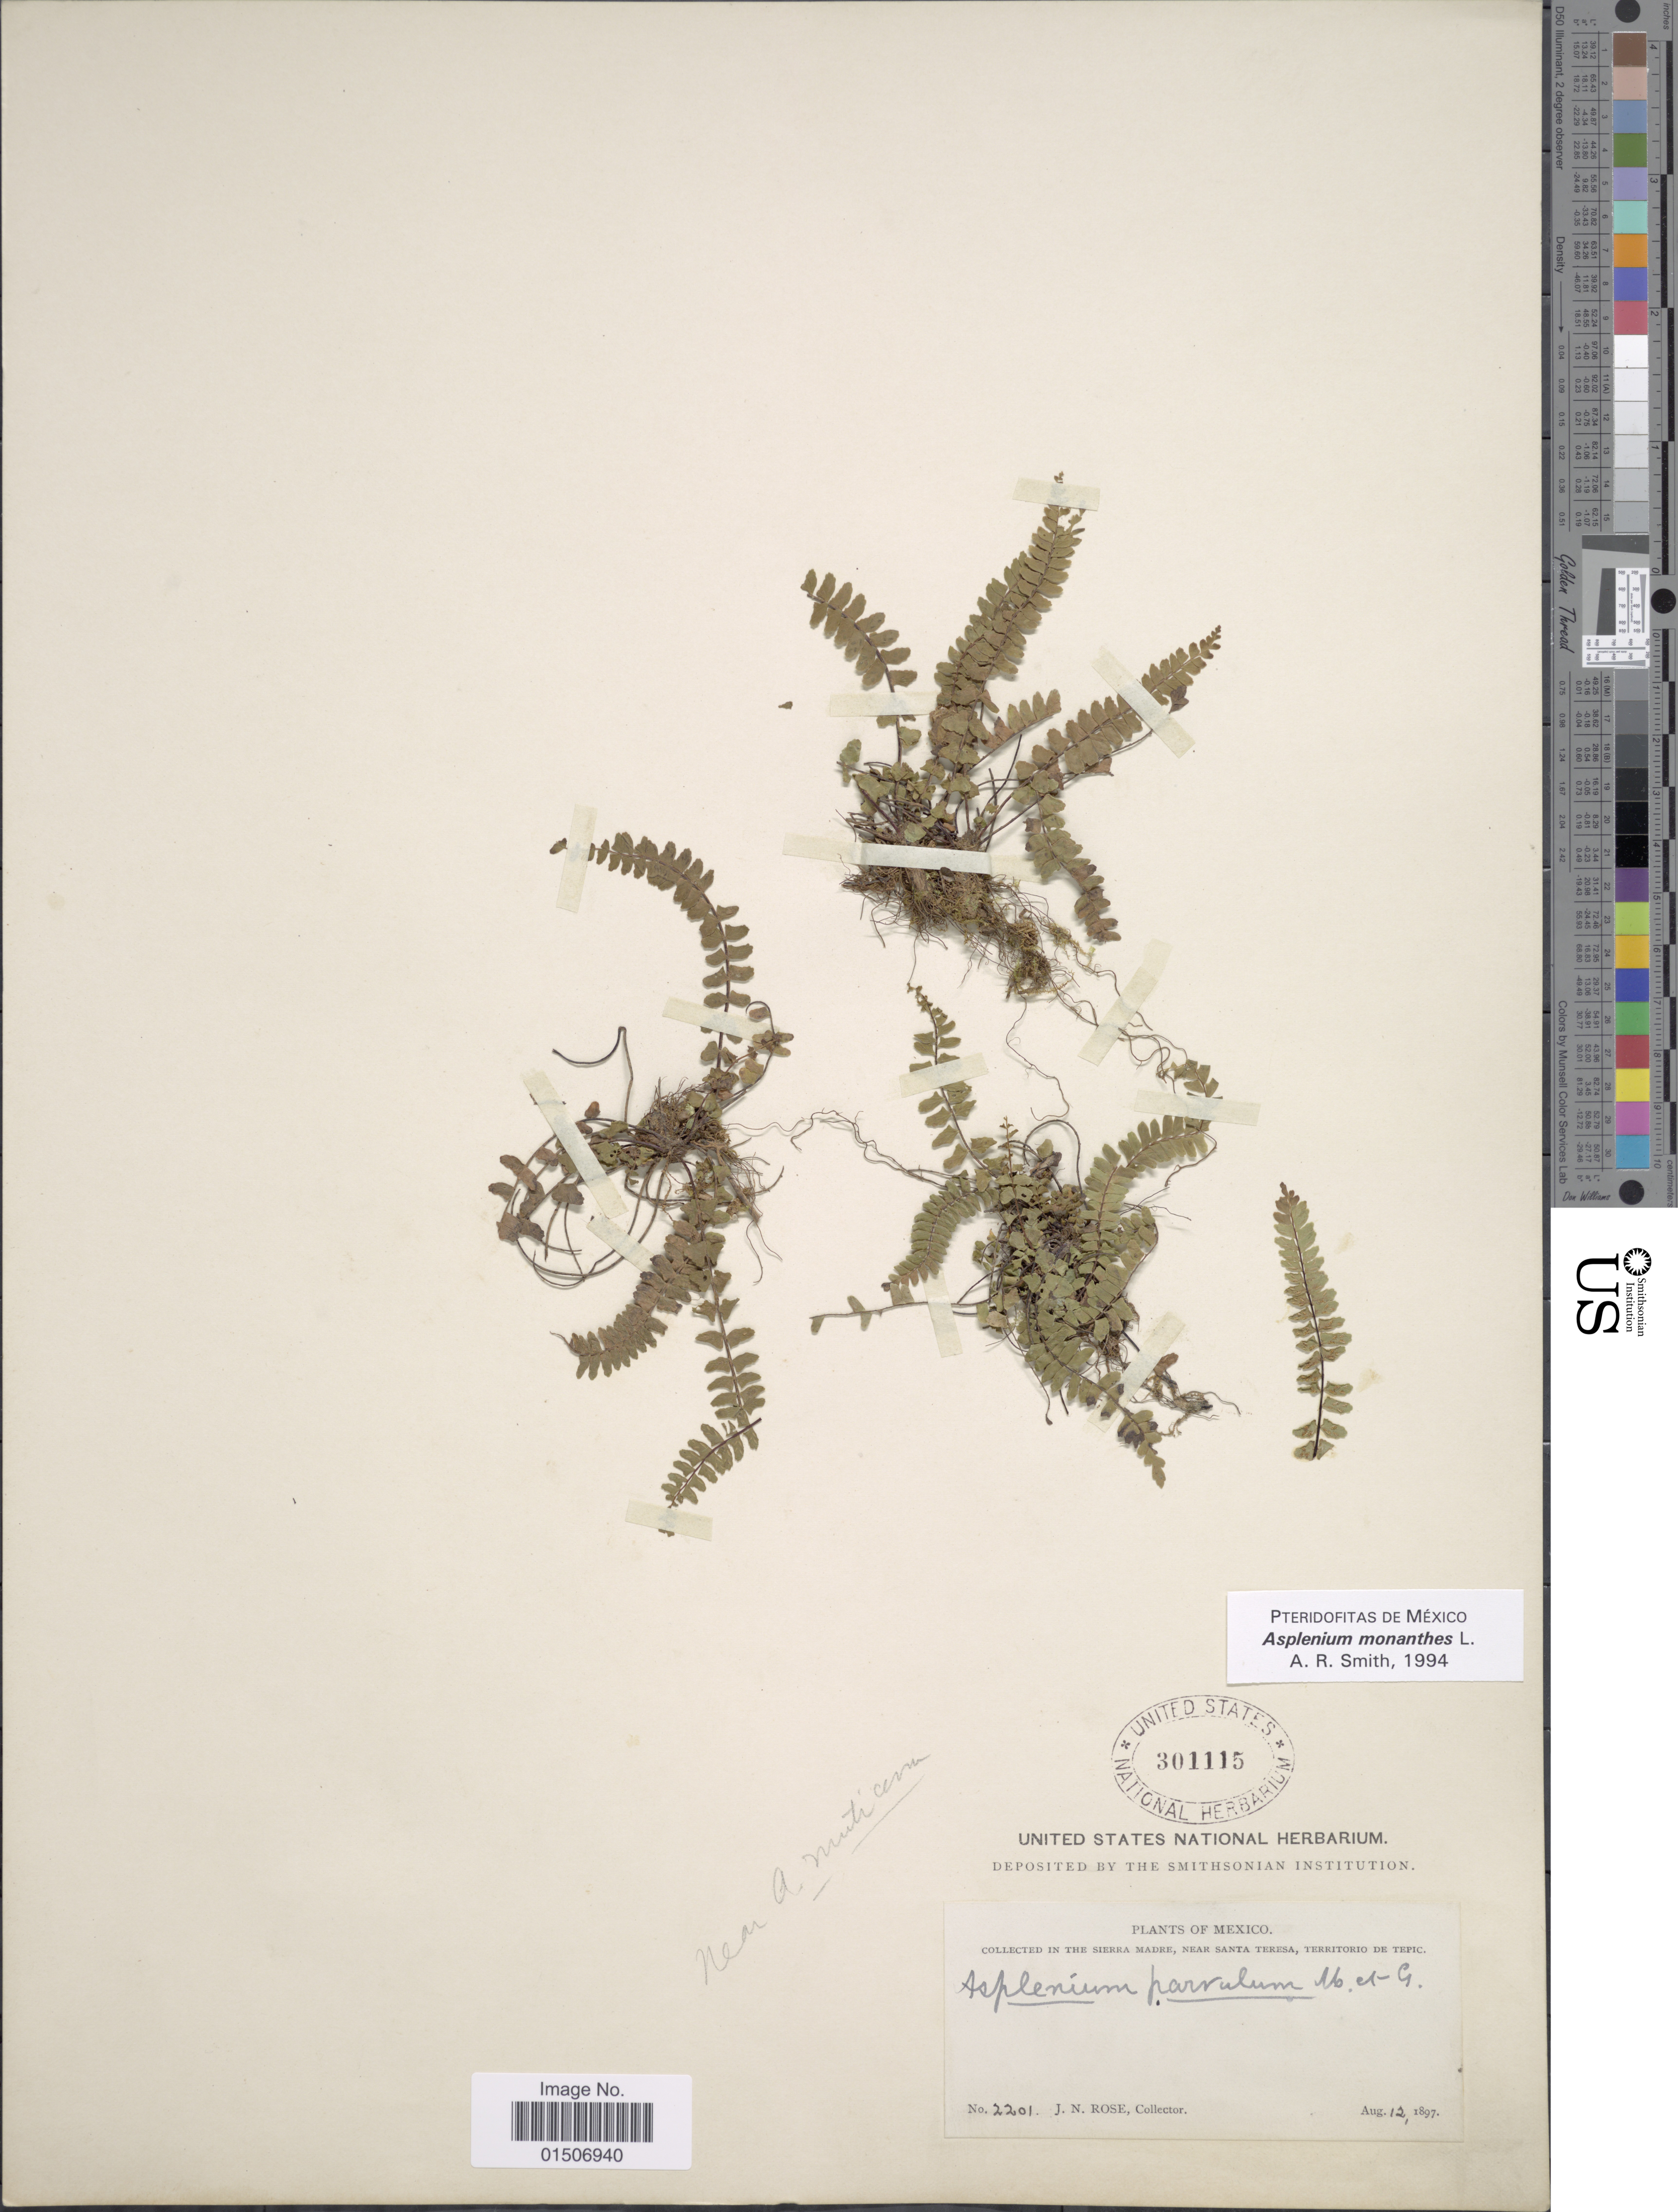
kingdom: Plantae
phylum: Tracheophyta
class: Polypodiopsida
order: Polypodiales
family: Aspleniaceae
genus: Asplenium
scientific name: Asplenium monanthes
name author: L.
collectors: J. N. Rose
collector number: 2201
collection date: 1897-08-12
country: Mexico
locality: In the Sierra madre, near Santa Teresa, Territorio de Tepic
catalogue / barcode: US 301115